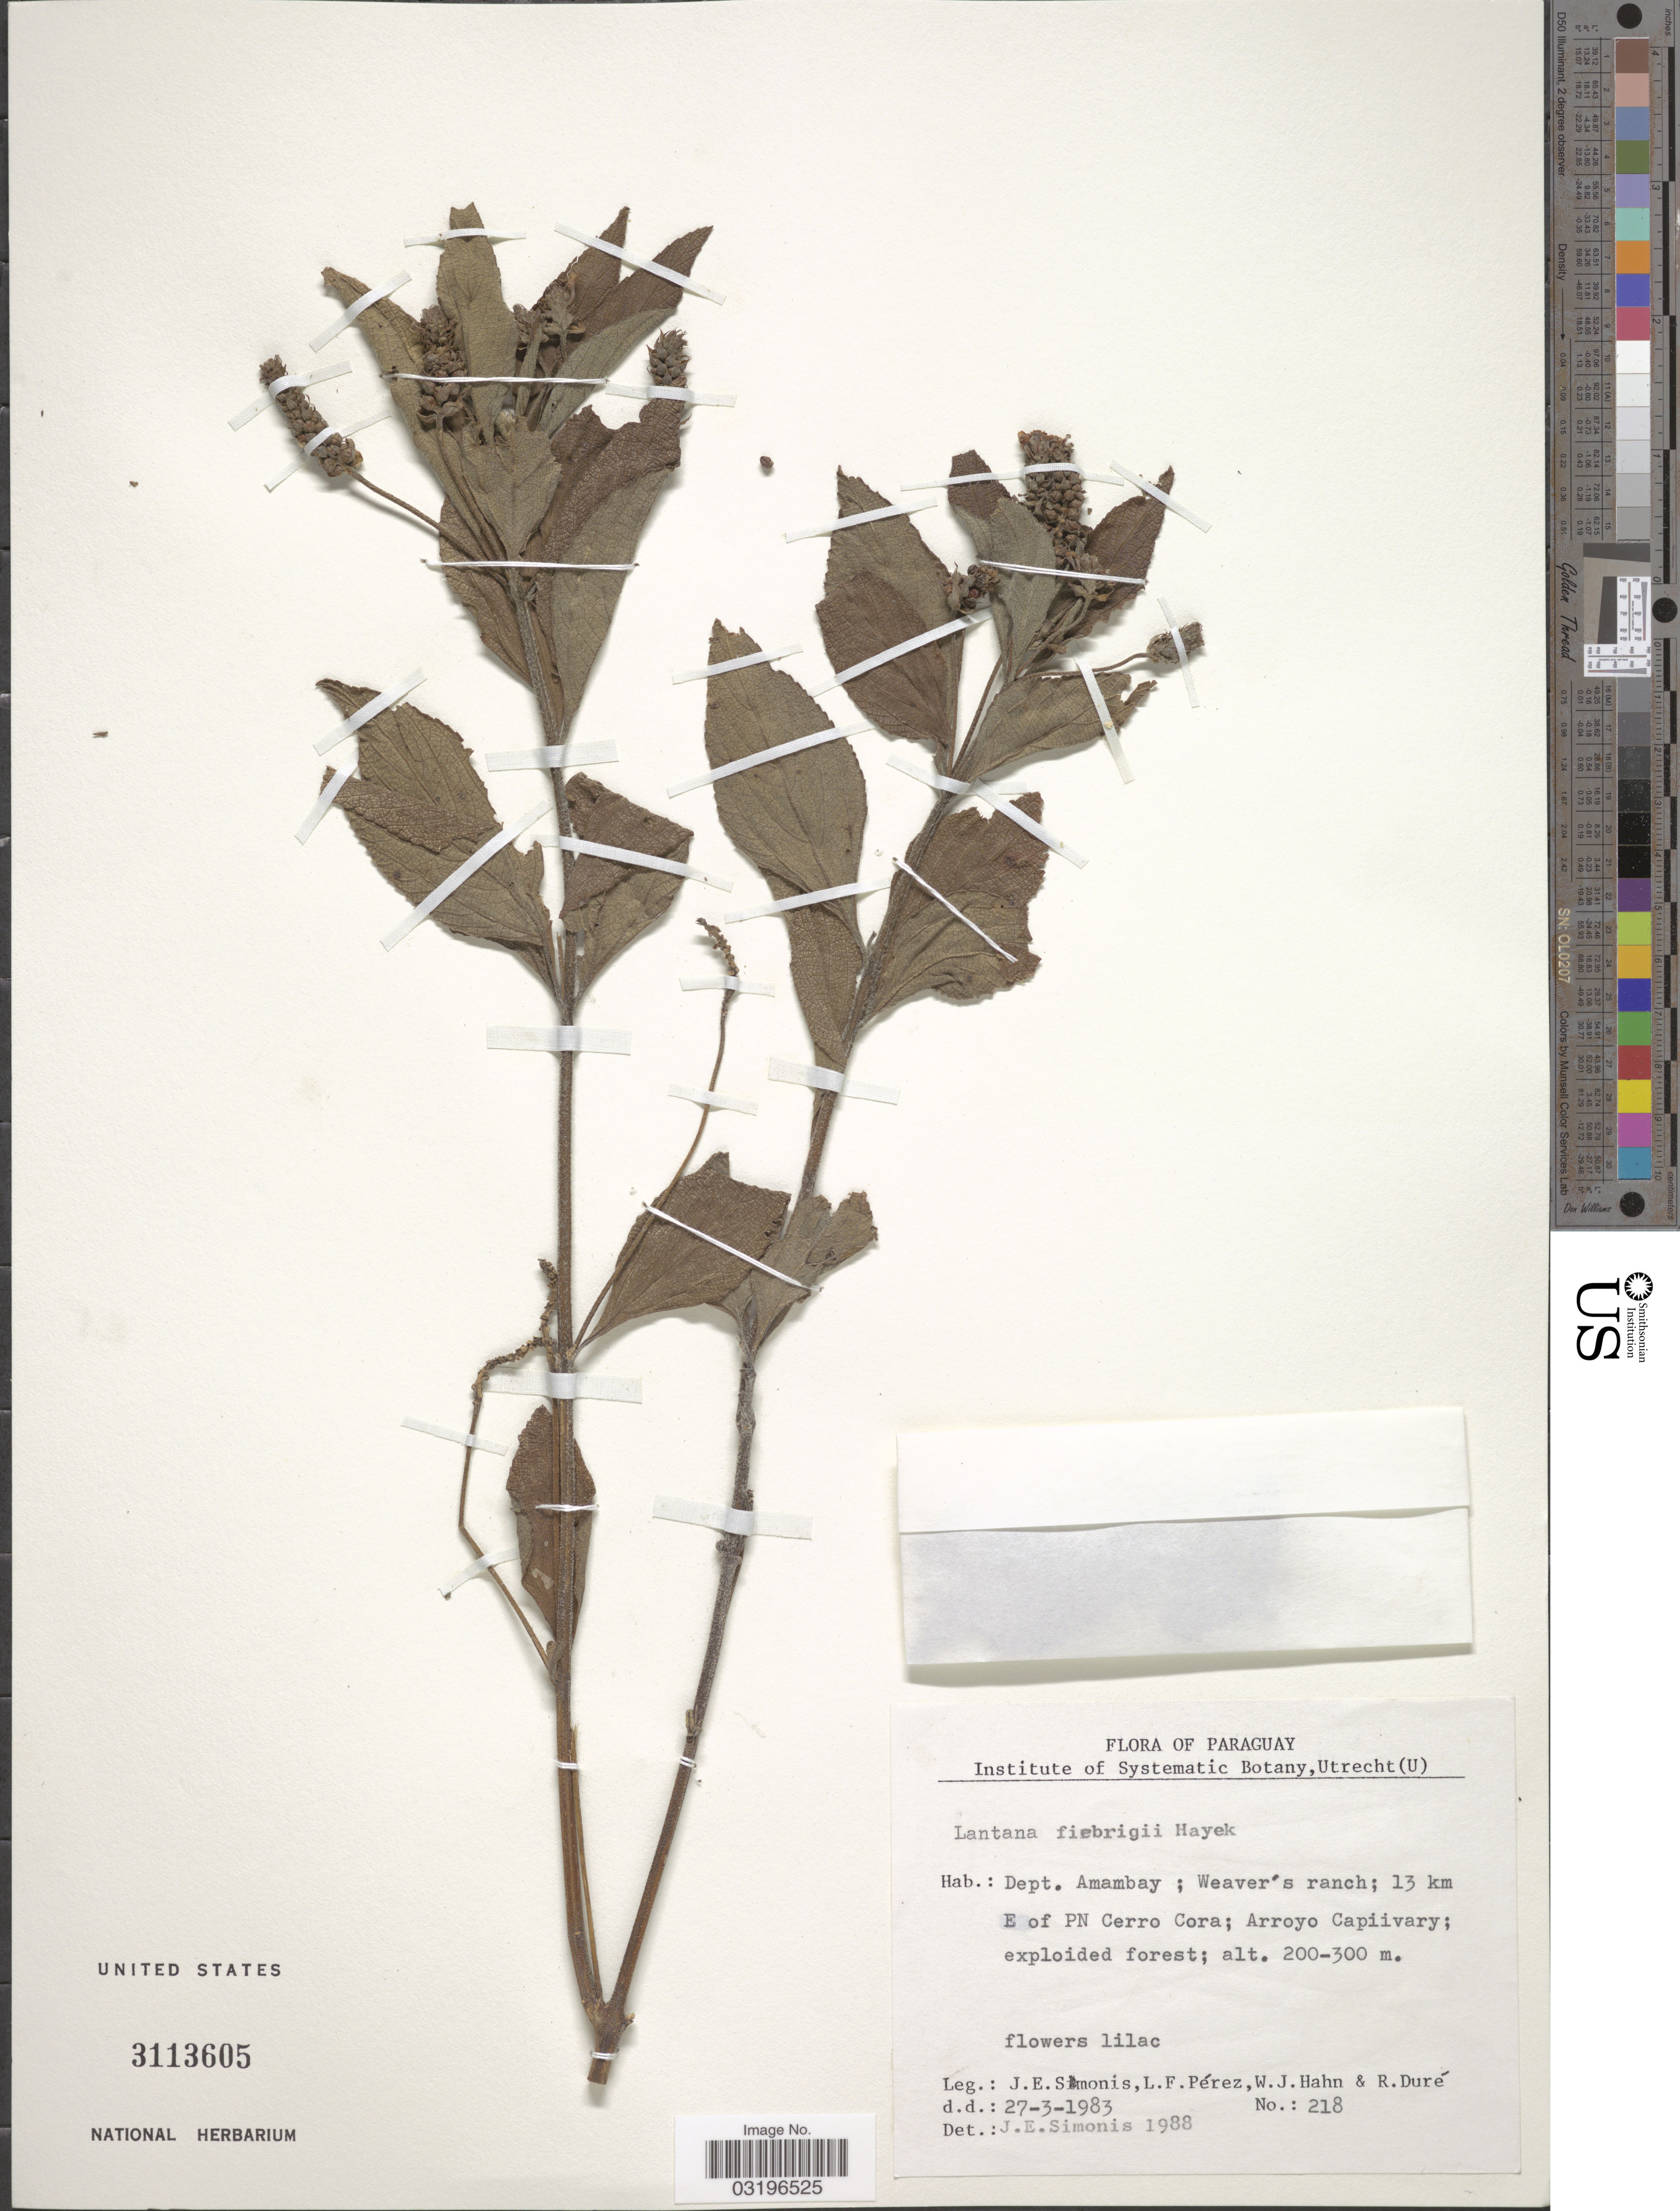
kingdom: Plantae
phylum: Tracheophyta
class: Magnoliopsida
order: Lamiales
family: Verbenaceae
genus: Lantana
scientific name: Lantana fiebrigii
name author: Hayek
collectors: J. E. Simonis, L. Perez, W. J. Hahn & R. Duré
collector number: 218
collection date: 1983-03-27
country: Paraguay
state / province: Amambay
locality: Dept. Amambay; Weaver's ranch; 13 km E of PN Cerro Cora; Arroyo Capiivary.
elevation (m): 200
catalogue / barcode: US 3113605